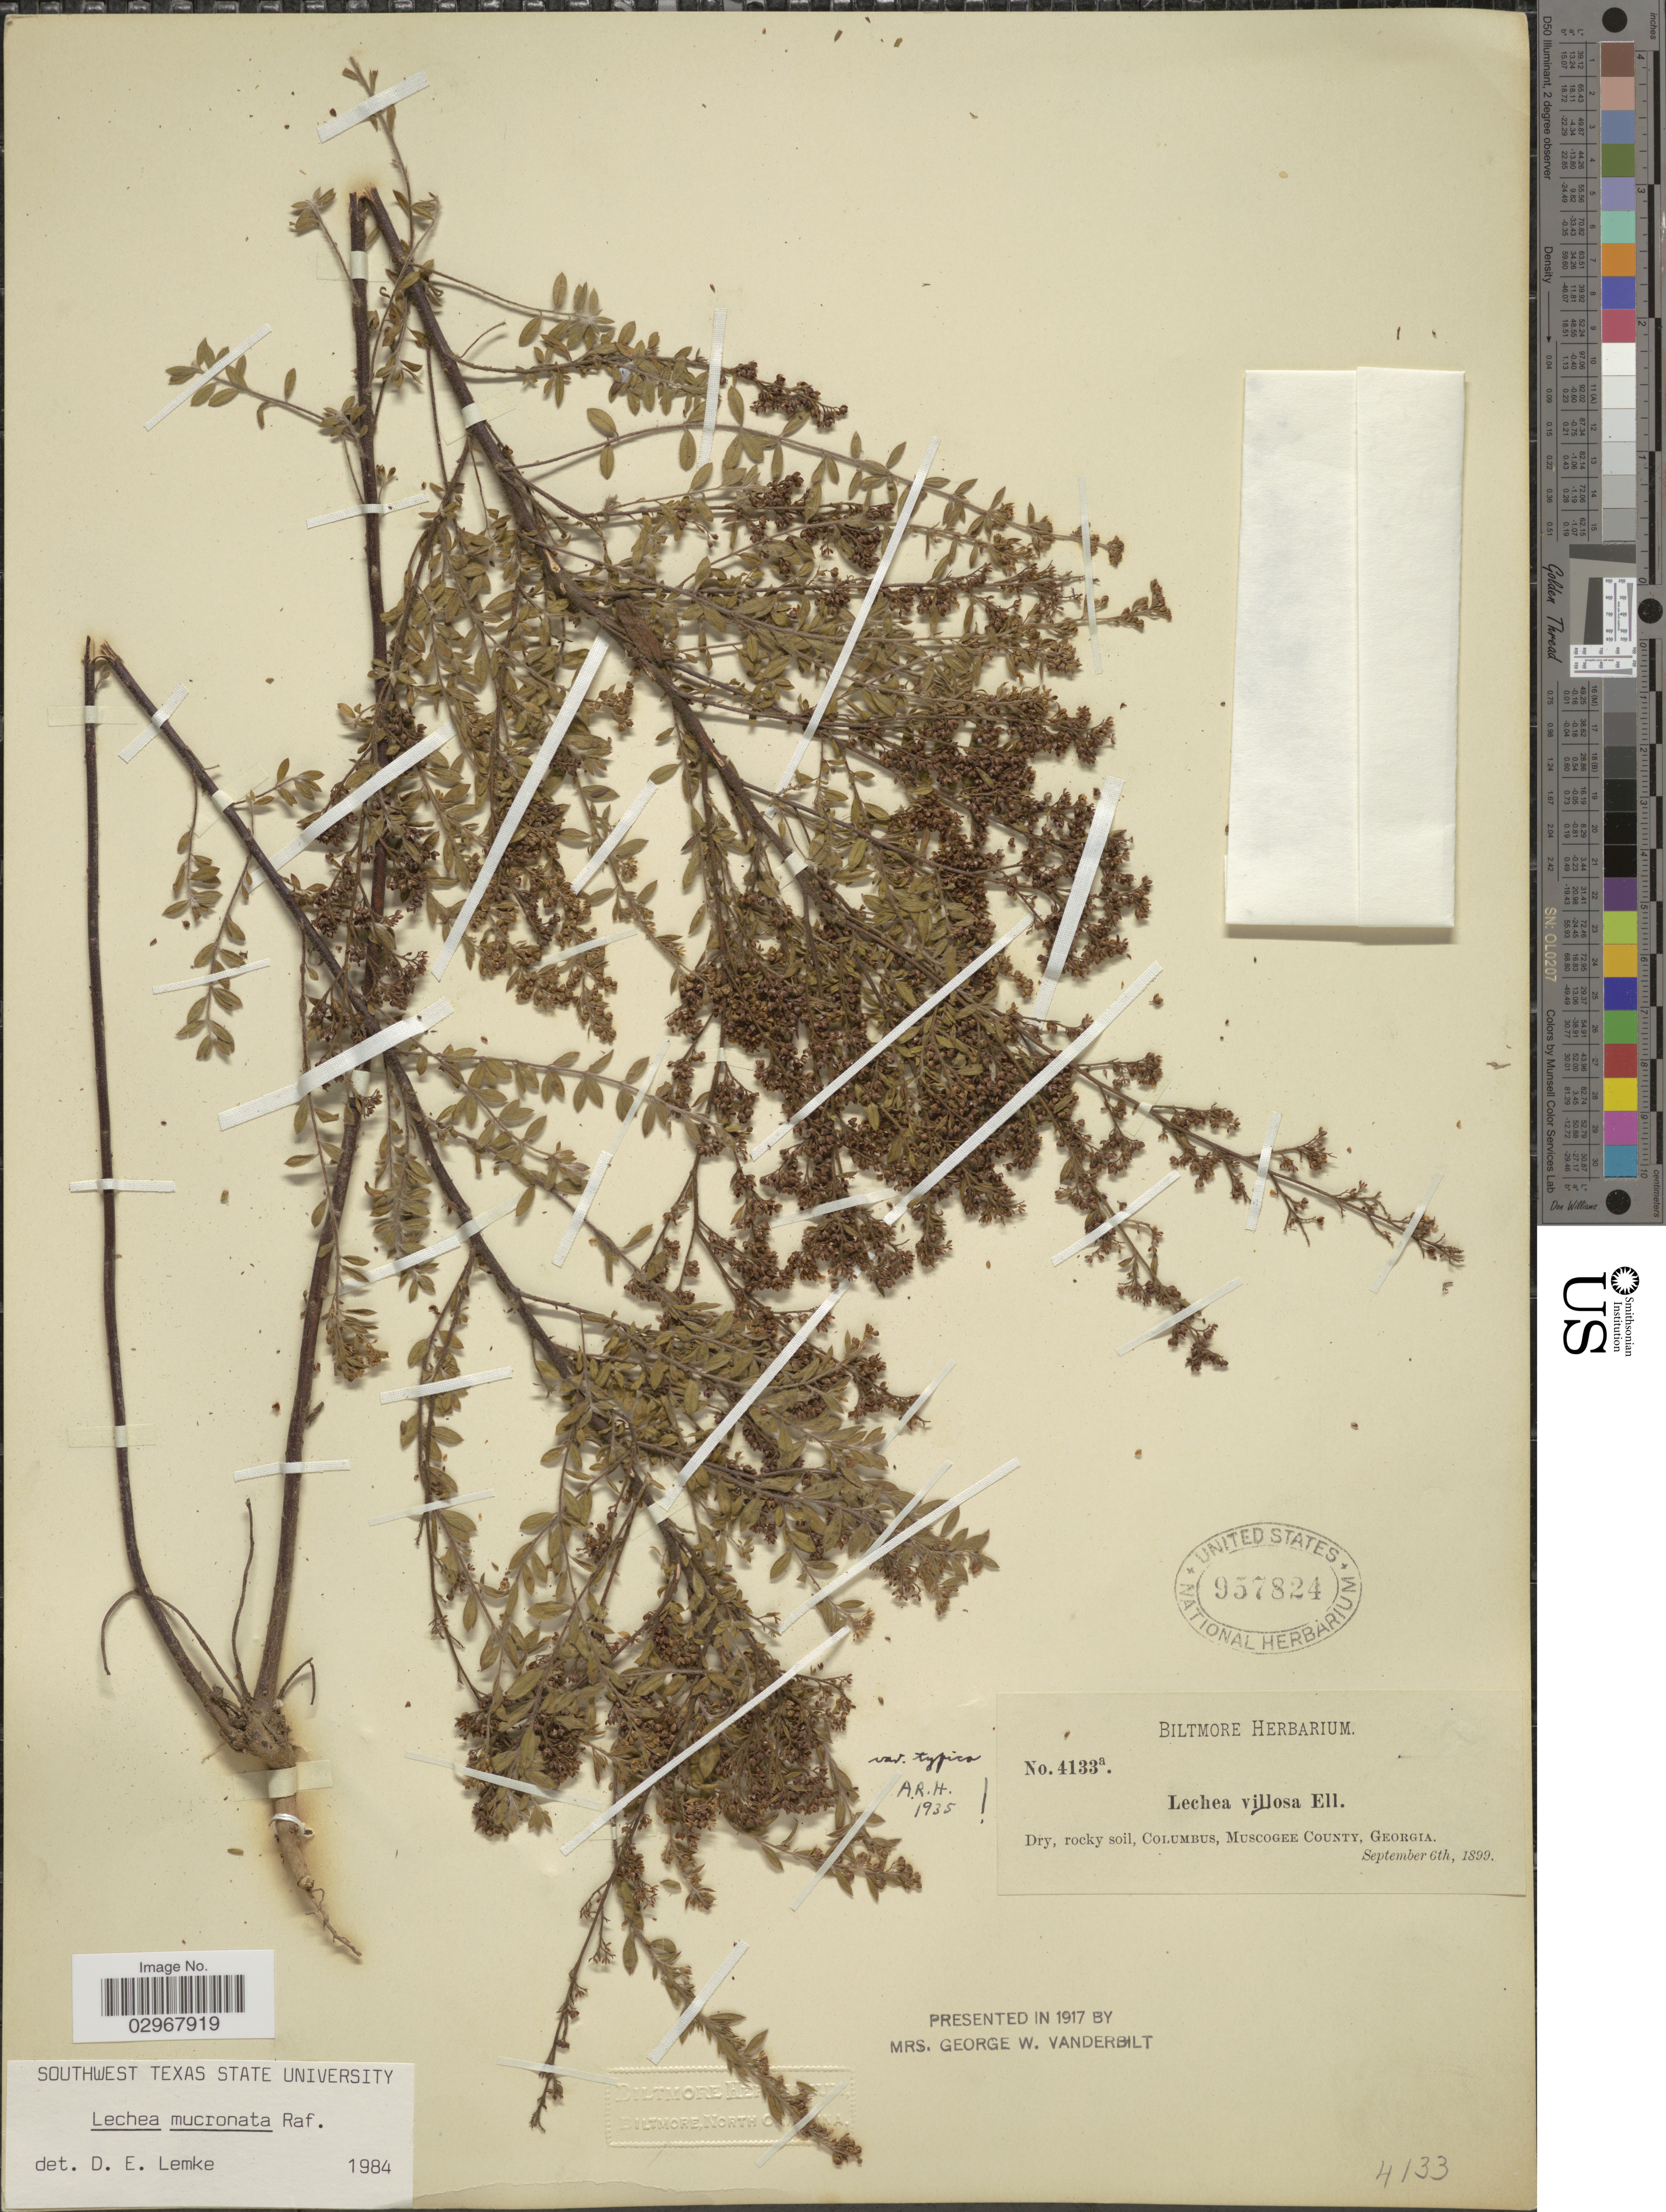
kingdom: Plantae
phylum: Tracheophyta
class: Magnoliopsida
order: Malvales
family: Cistaceae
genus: Lechea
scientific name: Lechea mucronata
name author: Raf.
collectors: ex herb. Biltmore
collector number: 4133a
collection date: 1899-09-06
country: United States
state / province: Georgia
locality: Dry, rocky soil, Columbus, Muscogee County.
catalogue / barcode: US 957824